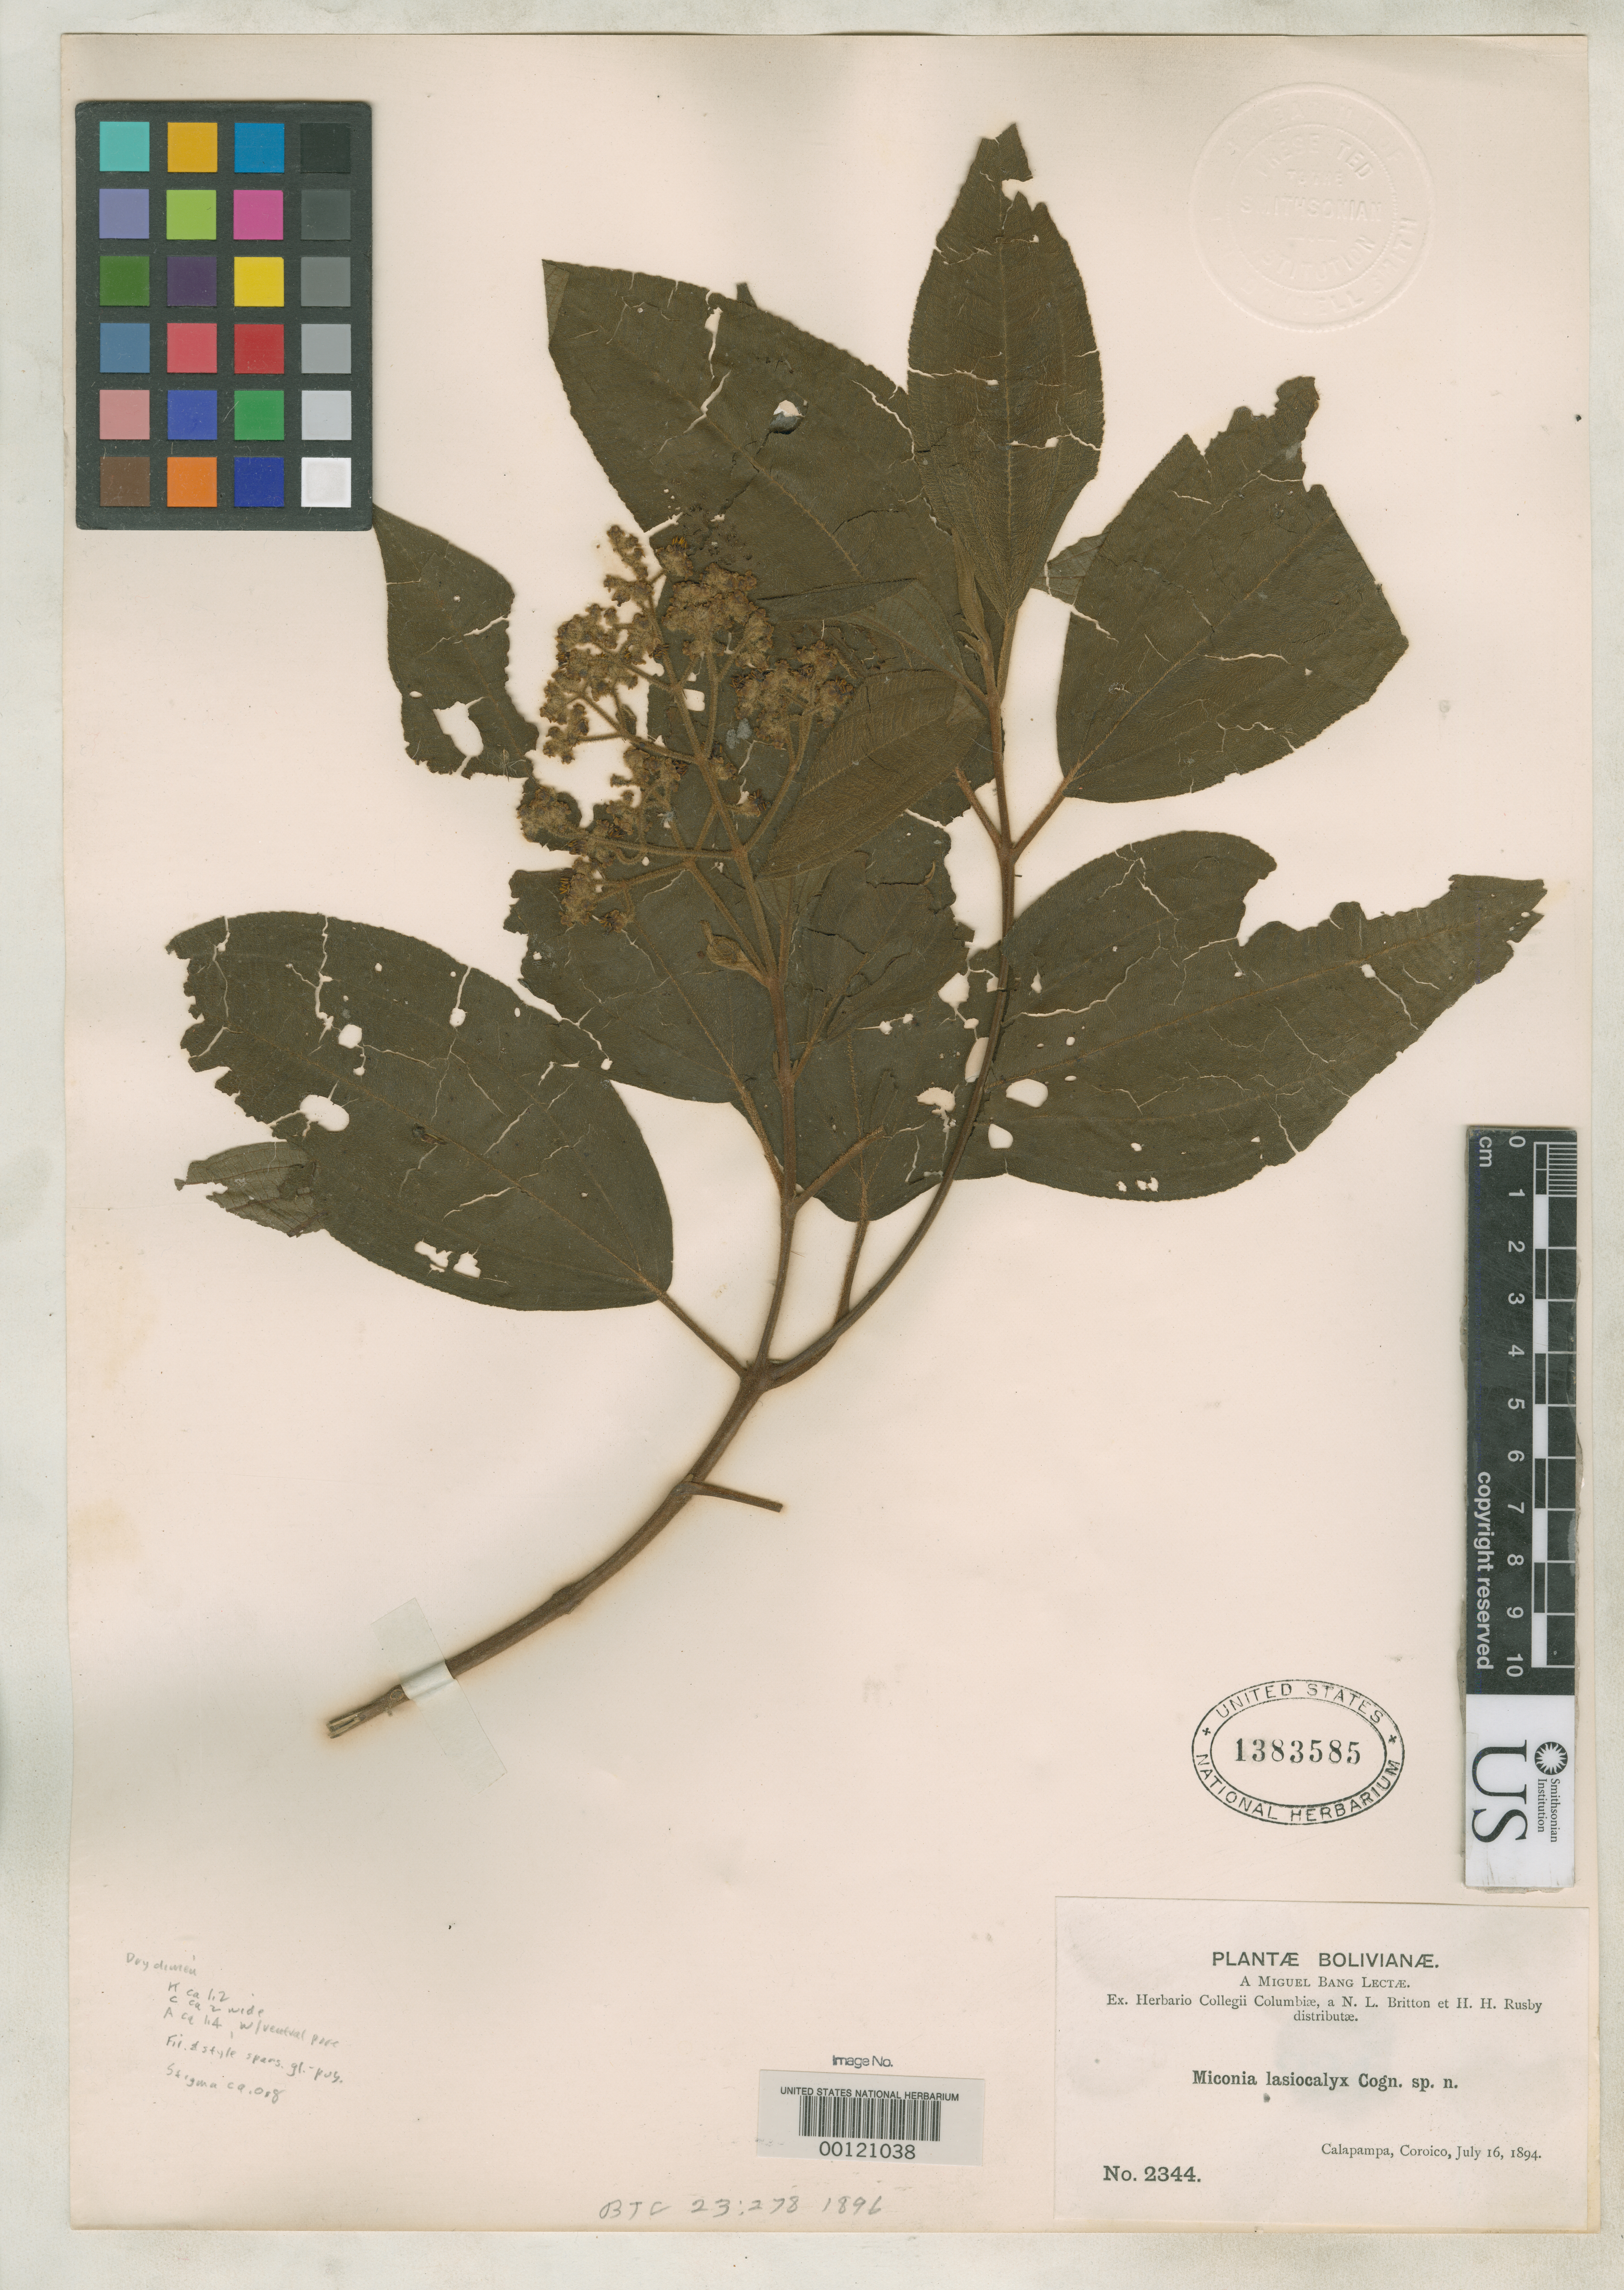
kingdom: Plantae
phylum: Tracheophyta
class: Magnoliopsida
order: Myrtales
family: Melastomataceae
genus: Miconia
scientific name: Miconia lasiocalyx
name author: Cogn.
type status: Isotype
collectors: M. Bang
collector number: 2344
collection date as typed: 16 Jul 1894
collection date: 1894-07-16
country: Bolivia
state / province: La Paz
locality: Calapampa, Coroico.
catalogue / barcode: US 1383585